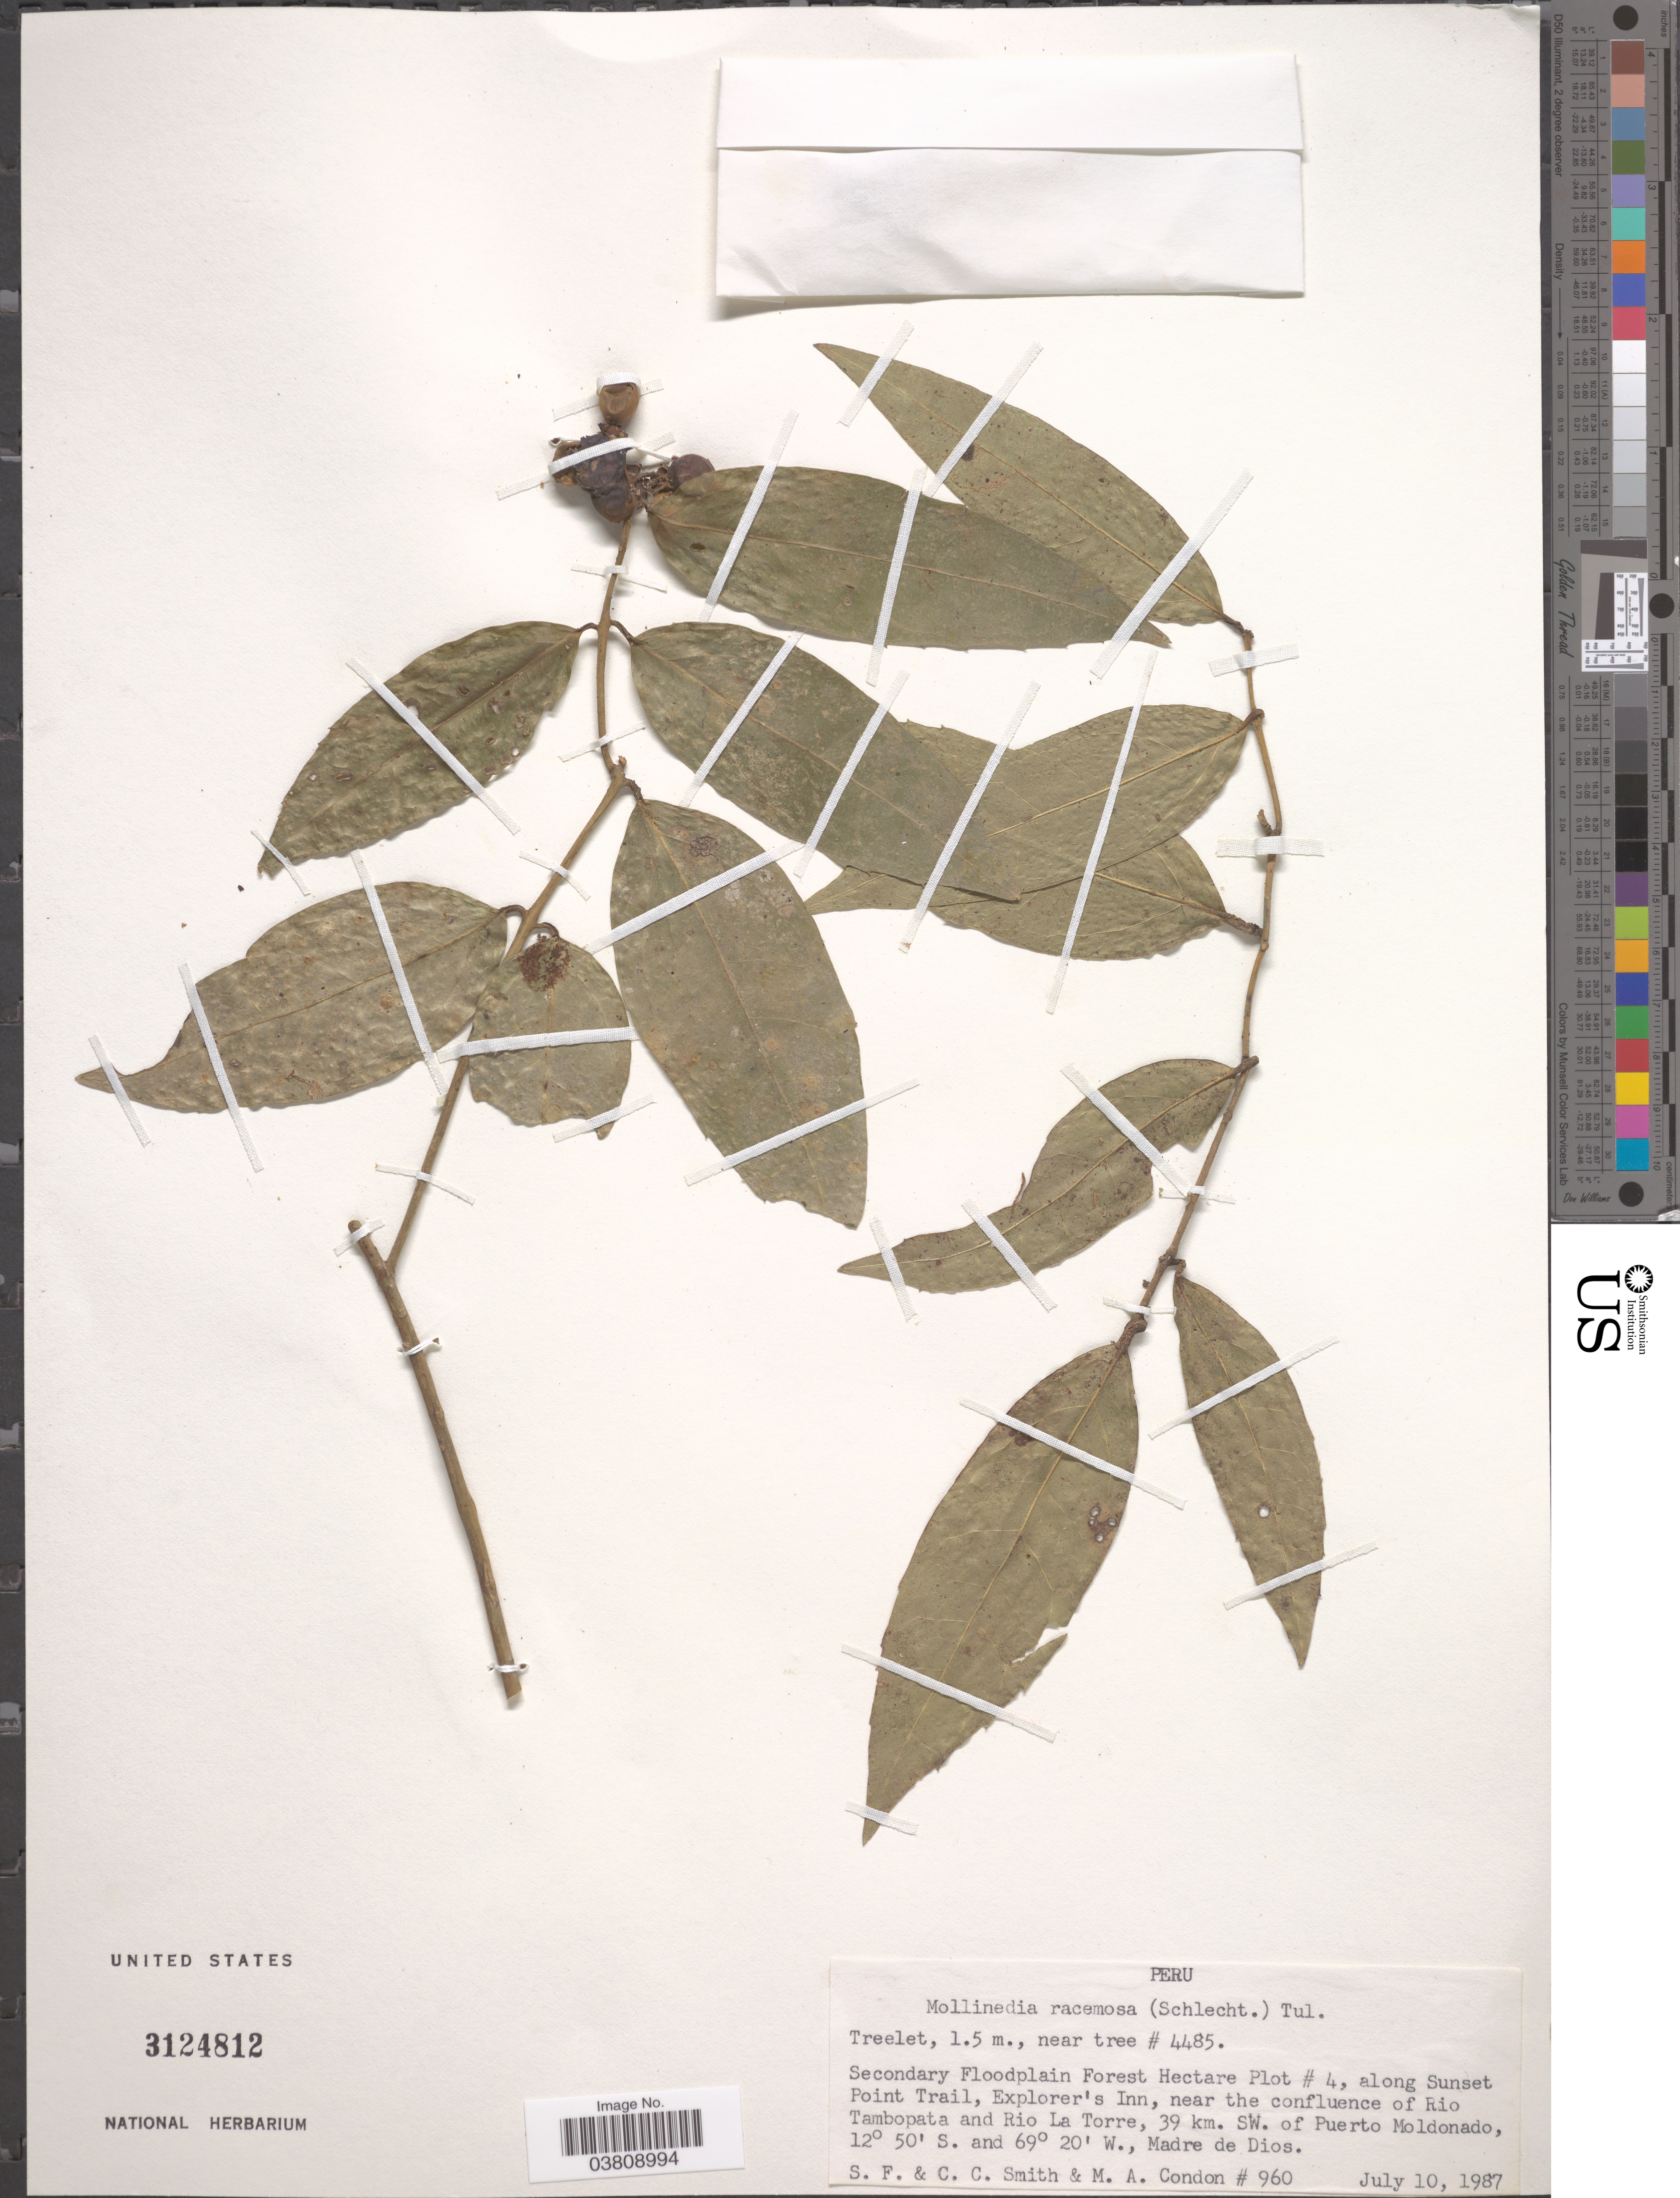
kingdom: Plantae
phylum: Tracheophyta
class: Magnoliopsida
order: Laurales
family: Monimiaceae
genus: Mollinedia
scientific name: Mollinedia racemosa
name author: (Schltdl.) Tul.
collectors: S.F. Smith, C. C. Smith & M. Condon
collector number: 960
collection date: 1987-07-10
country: Peru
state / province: Madre de Dios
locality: Secondary Floodplain Forest Hectare Plot #4, along Sunset Point Trail, Explorer's Inn, near the confluence of Rio Tambopata and Rio La Torre, 39 km. SW. of Puerto Moldonado.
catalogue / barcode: US 3124812